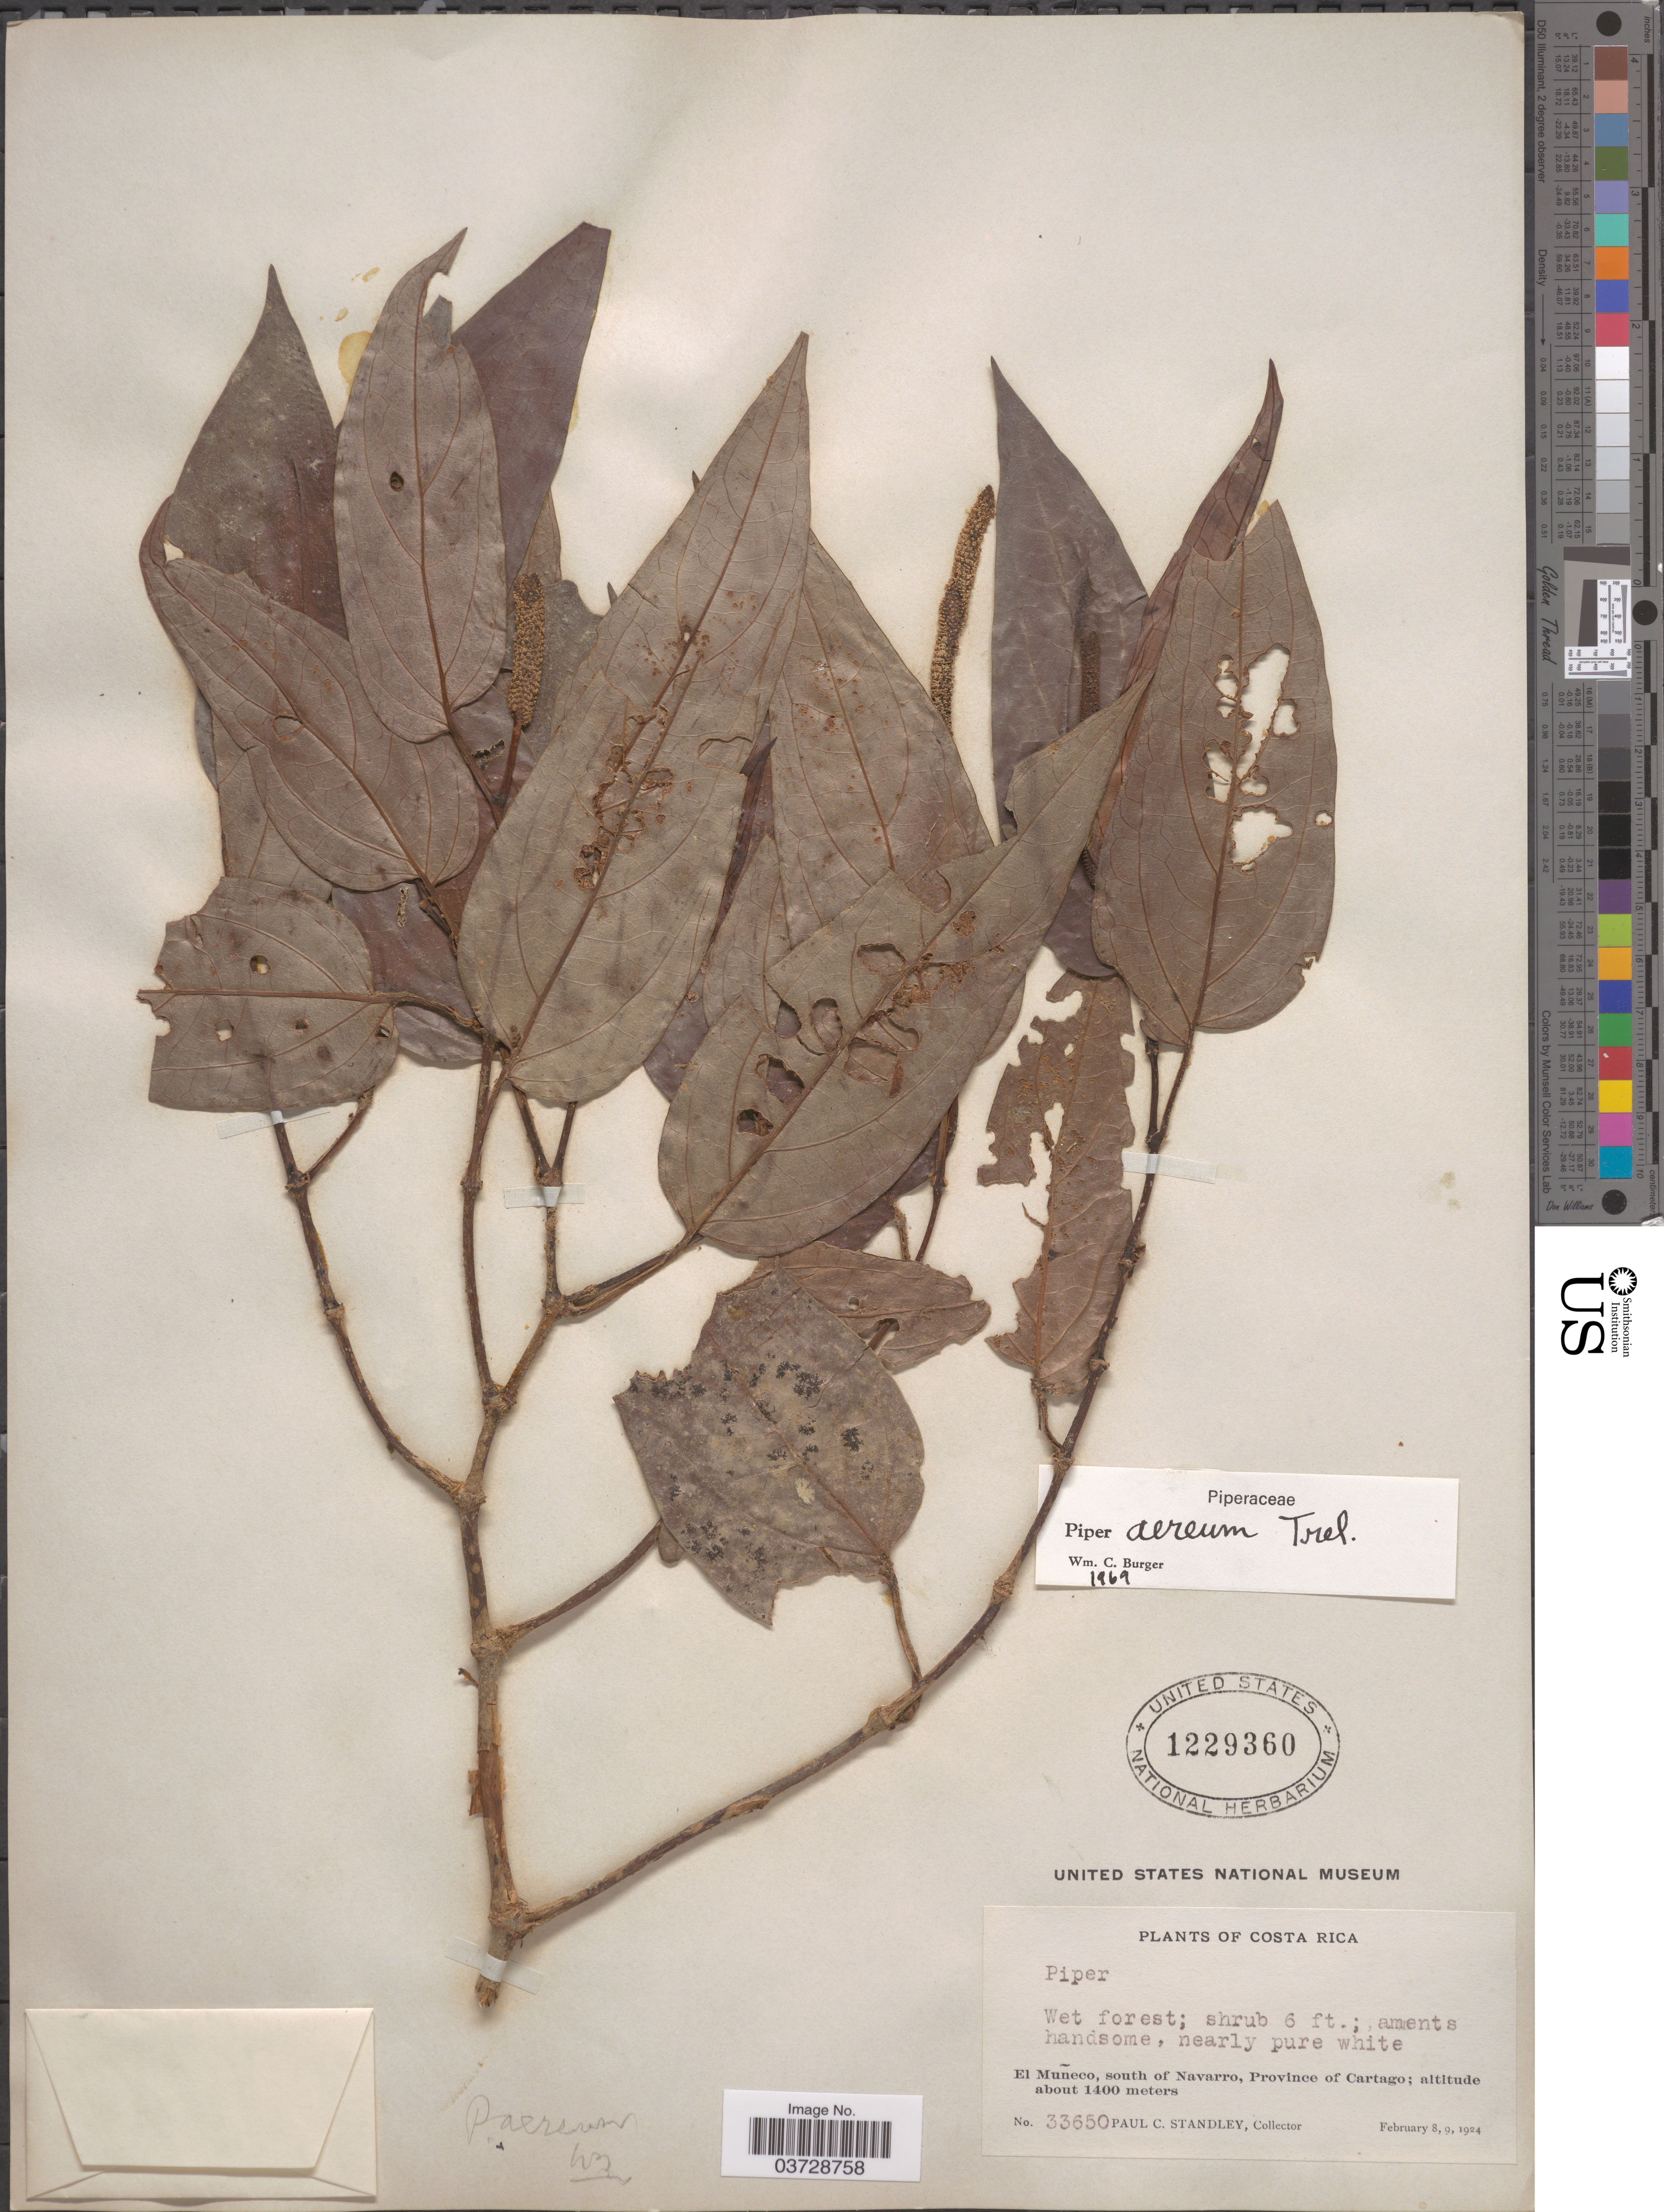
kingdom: Plantae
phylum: Tracheophyta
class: Magnoliopsida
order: Piperales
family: Piperaceae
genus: Piper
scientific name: Piper aereum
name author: Trel.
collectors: P. C. Standley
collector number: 33650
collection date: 1924-02-08/1924-02-09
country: Costa Rica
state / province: Cartago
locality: El Muñeco, south of Navarro.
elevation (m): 1400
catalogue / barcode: US 1229360